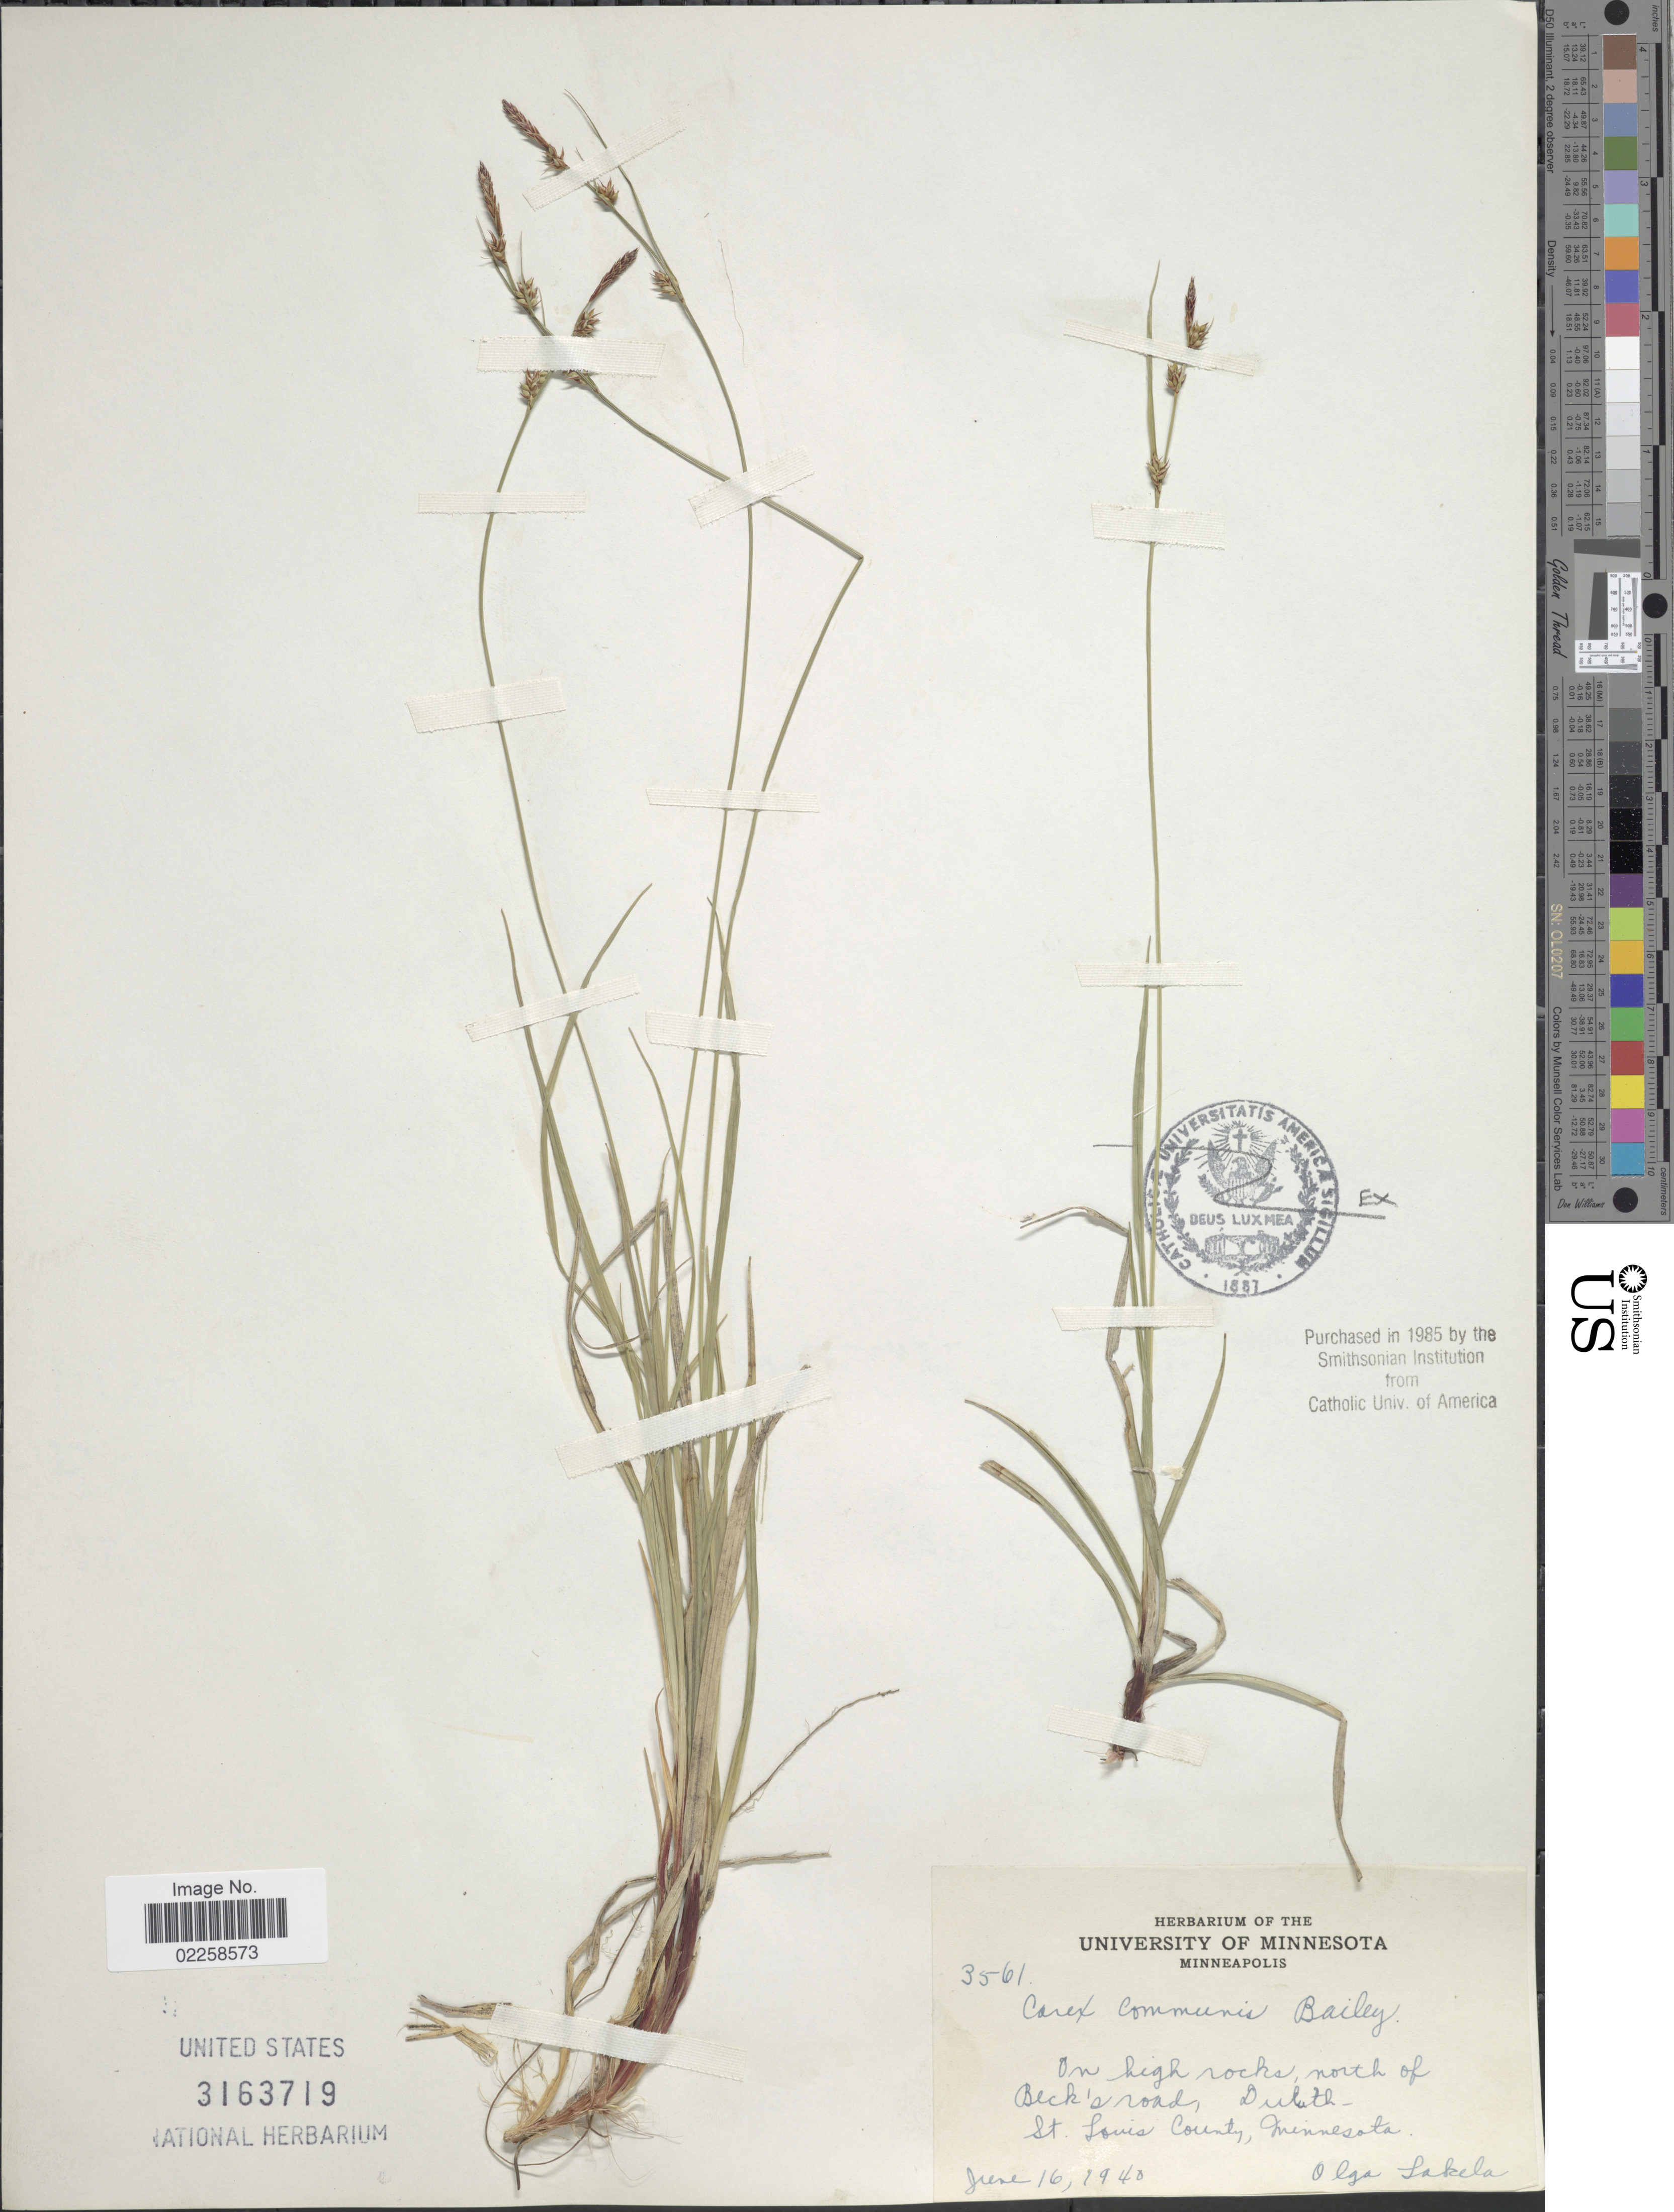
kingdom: Plantae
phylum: Tracheophyta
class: Liliopsida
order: Poales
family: Cyperaceae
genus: Carex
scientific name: Carex communis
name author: L.H. Bailey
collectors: O. K. Lakela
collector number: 3561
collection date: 1940-06-16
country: United States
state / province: Minnesota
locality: On high rocks, north of Beck's road, Duluth-St. Louis County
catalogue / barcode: US 3163719